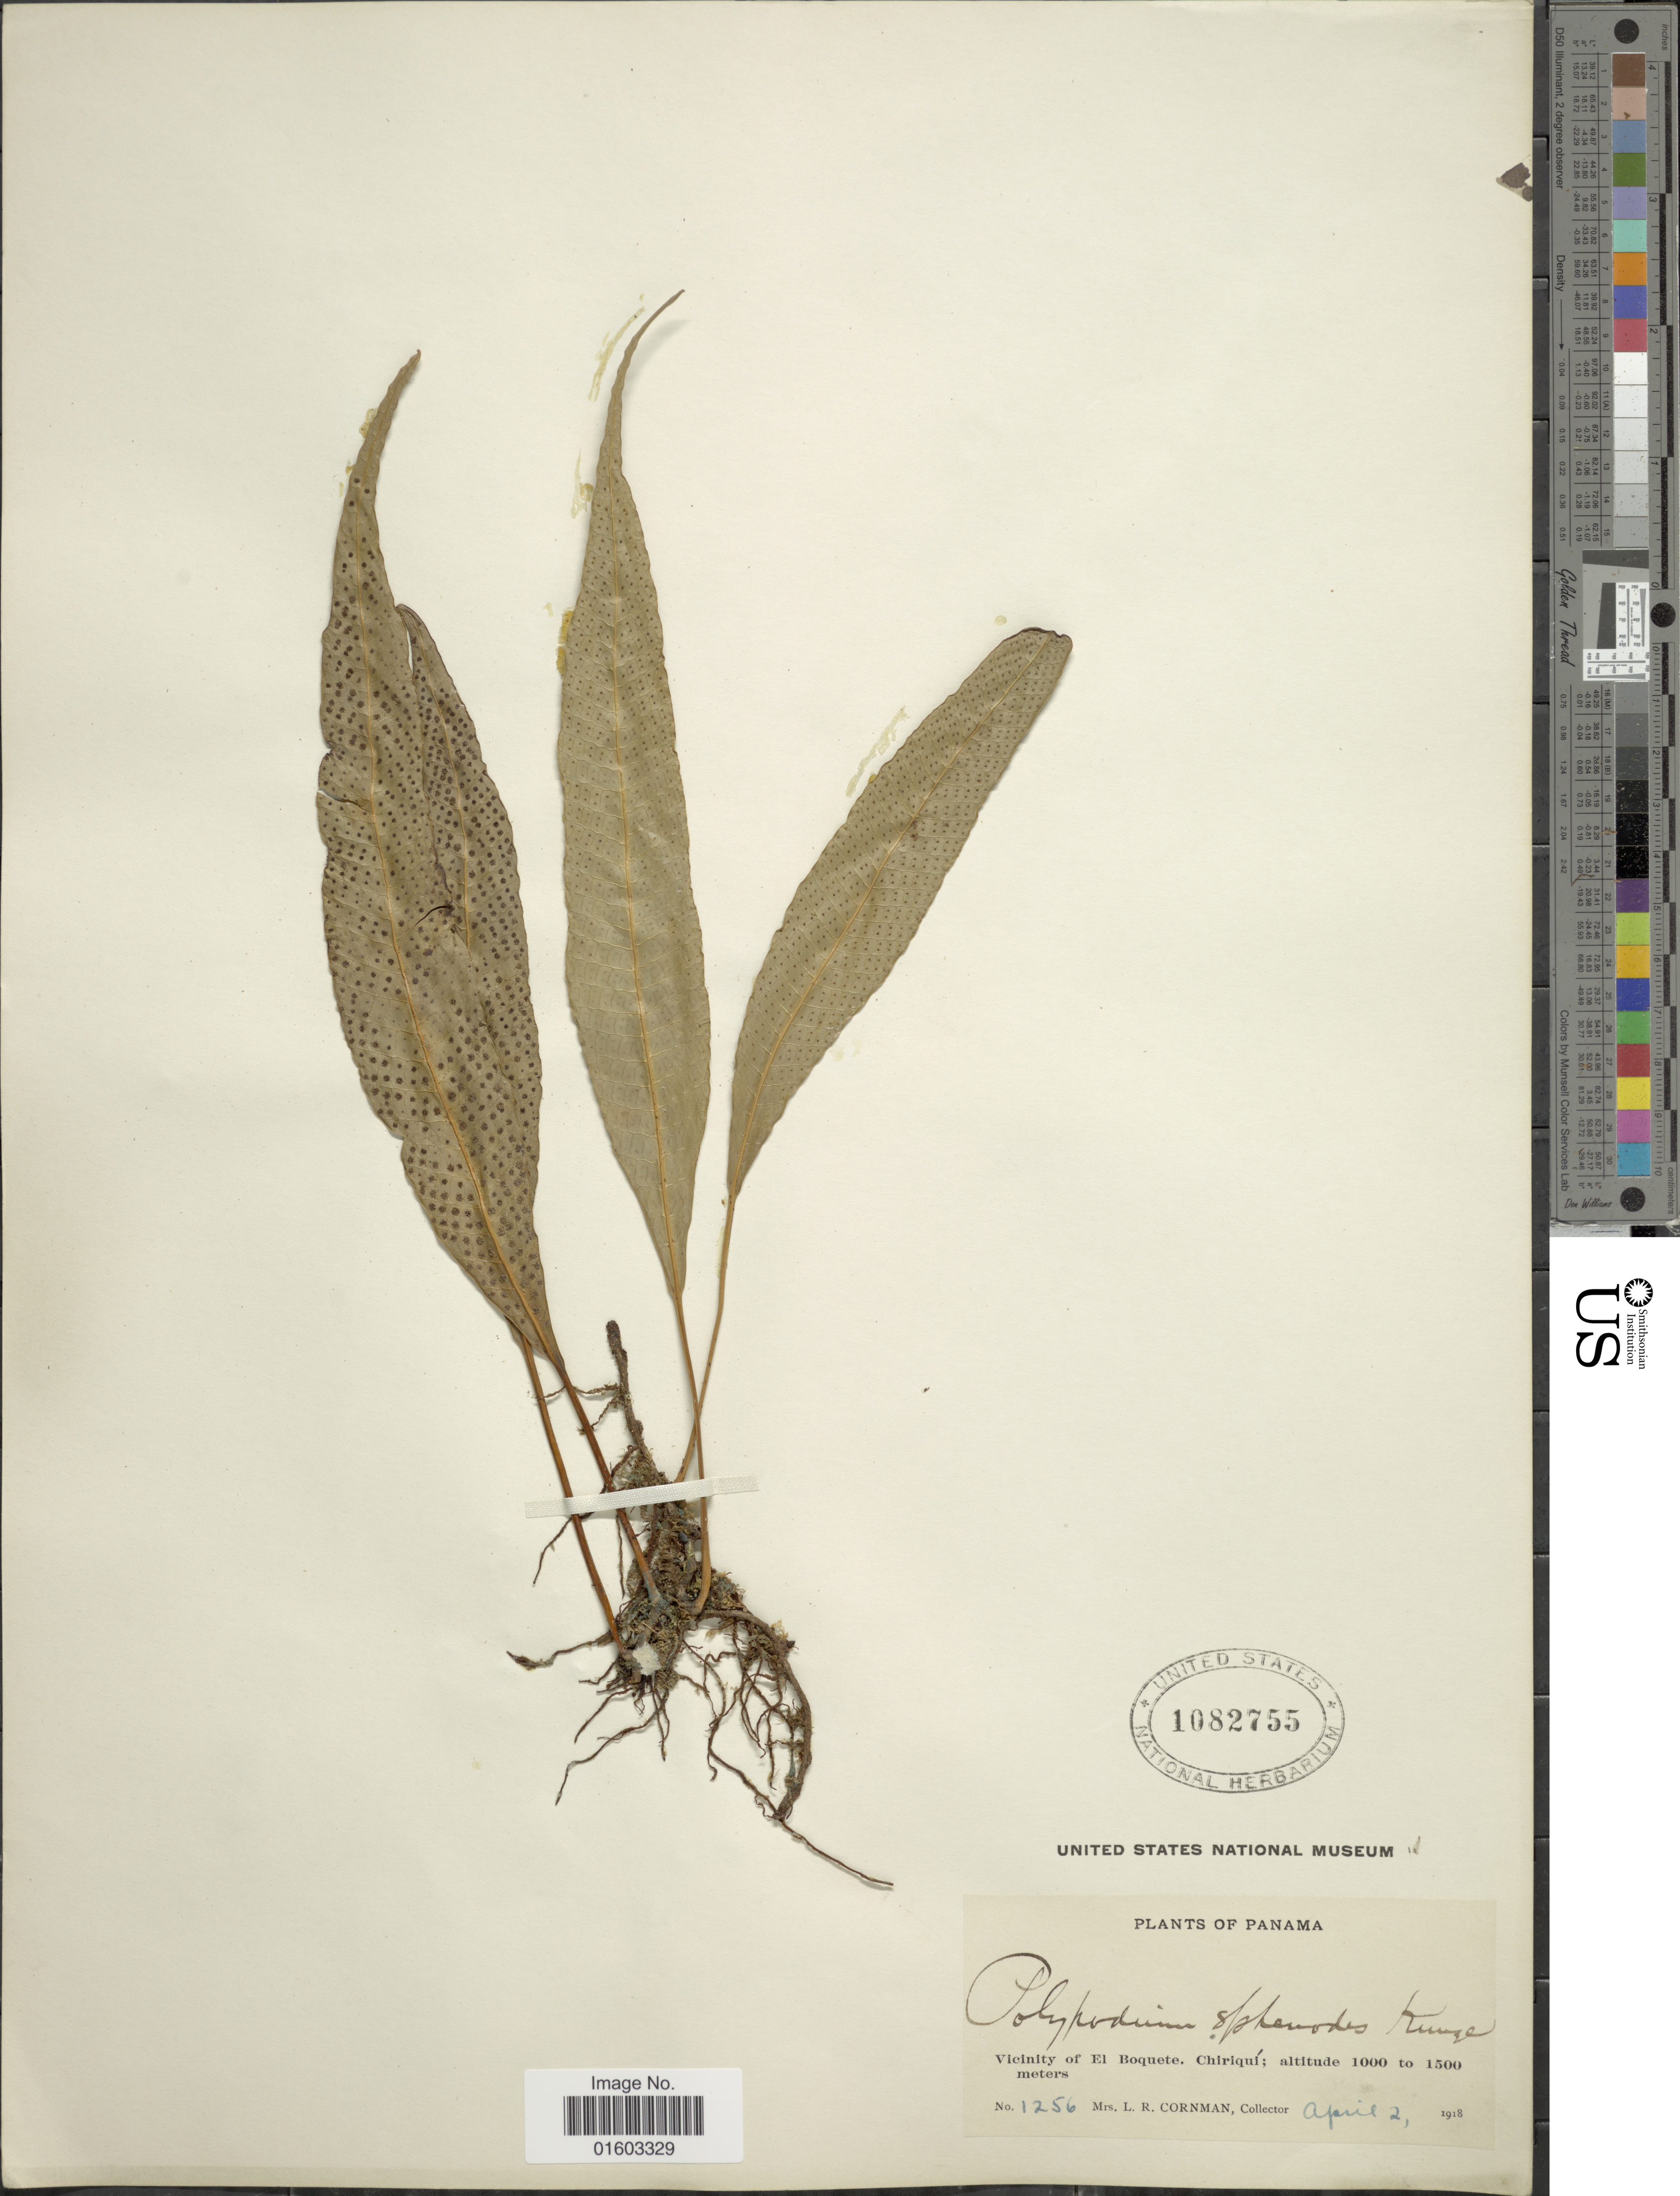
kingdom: Plantae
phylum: Tracheophyta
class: Polypodiopsida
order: Polypodiales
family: Polypodiaceae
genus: Campyloneurum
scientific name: Campyloneurum wercklei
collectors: L. Cornman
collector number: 1256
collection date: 1918-04-02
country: Panama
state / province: Chiriqui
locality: Vicinity of El Boquete, Chiriqui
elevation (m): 1000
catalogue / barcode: US 1082755